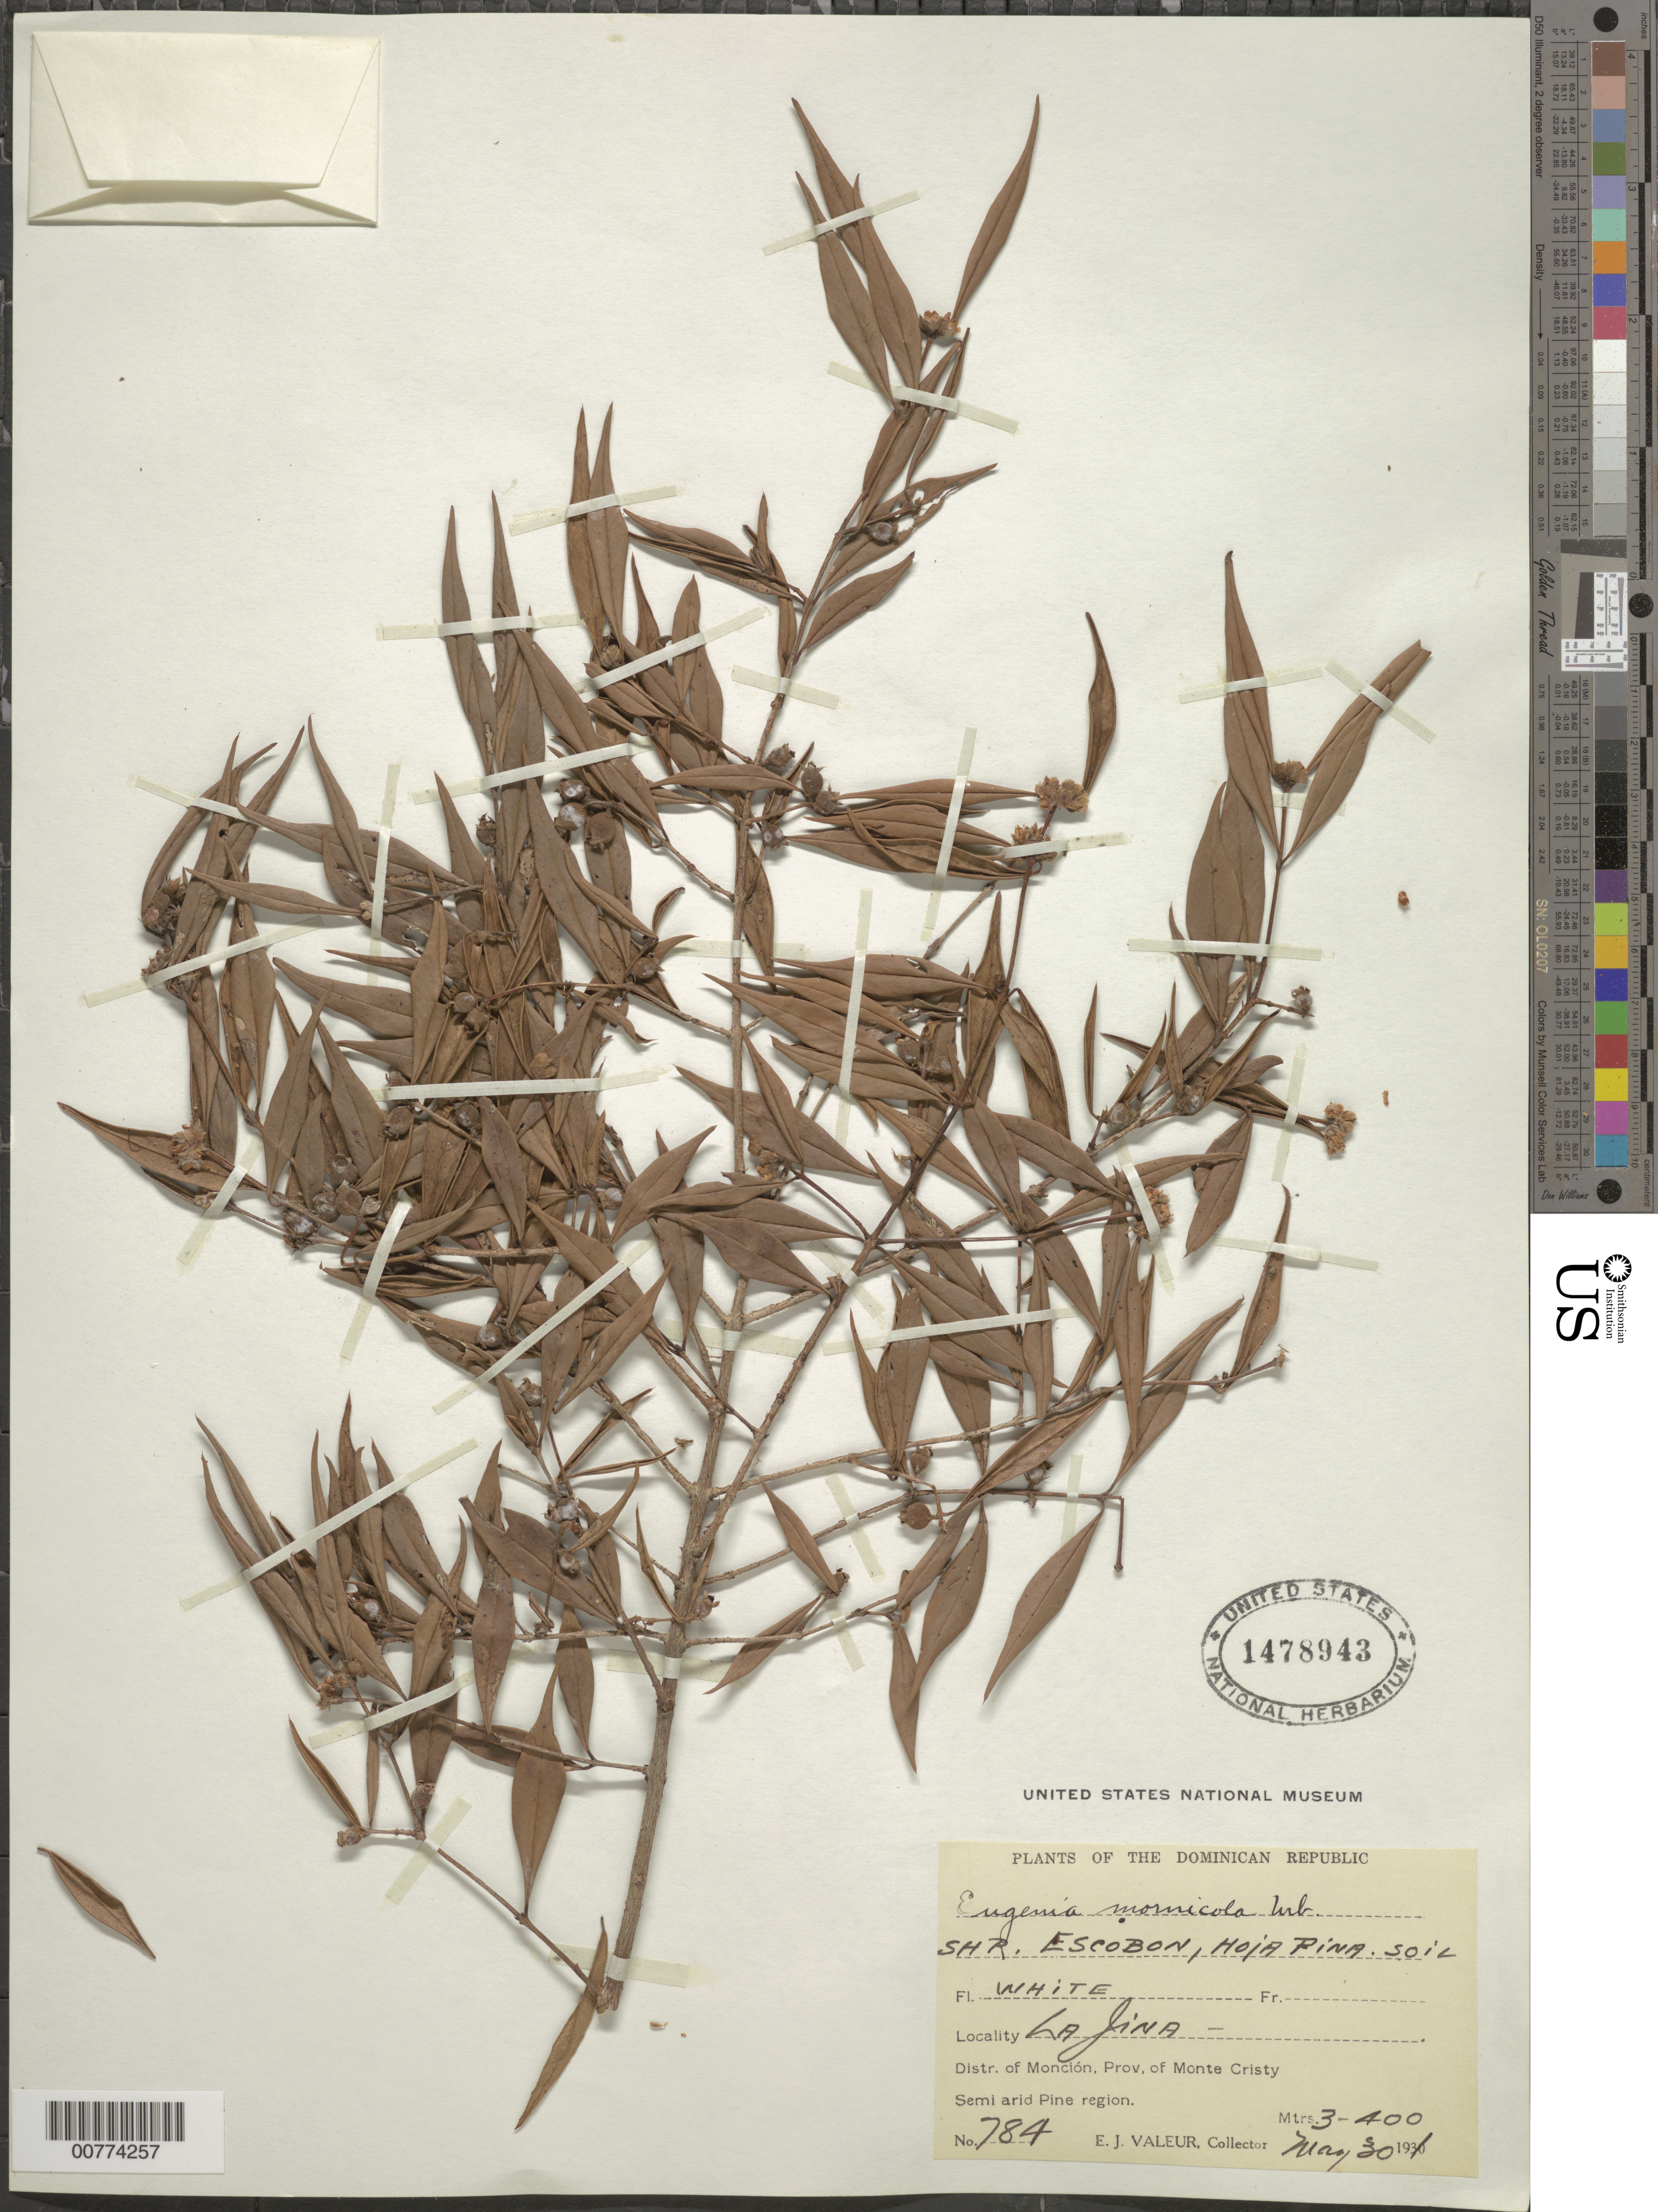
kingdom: Plantae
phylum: Tracheophyta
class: Magnoliopsida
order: Myrtales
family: Myrtaceae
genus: Eugenia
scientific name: Eugenia isabeliana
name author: Kiaersk.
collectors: E. Valeur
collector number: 784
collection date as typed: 30 Mar 1931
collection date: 1931-03-30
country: Dominican Republic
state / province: Monte Cristi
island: Hispaniola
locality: Monción, La Jina.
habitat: Semi arid Pine region.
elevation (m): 300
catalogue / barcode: US 1478943